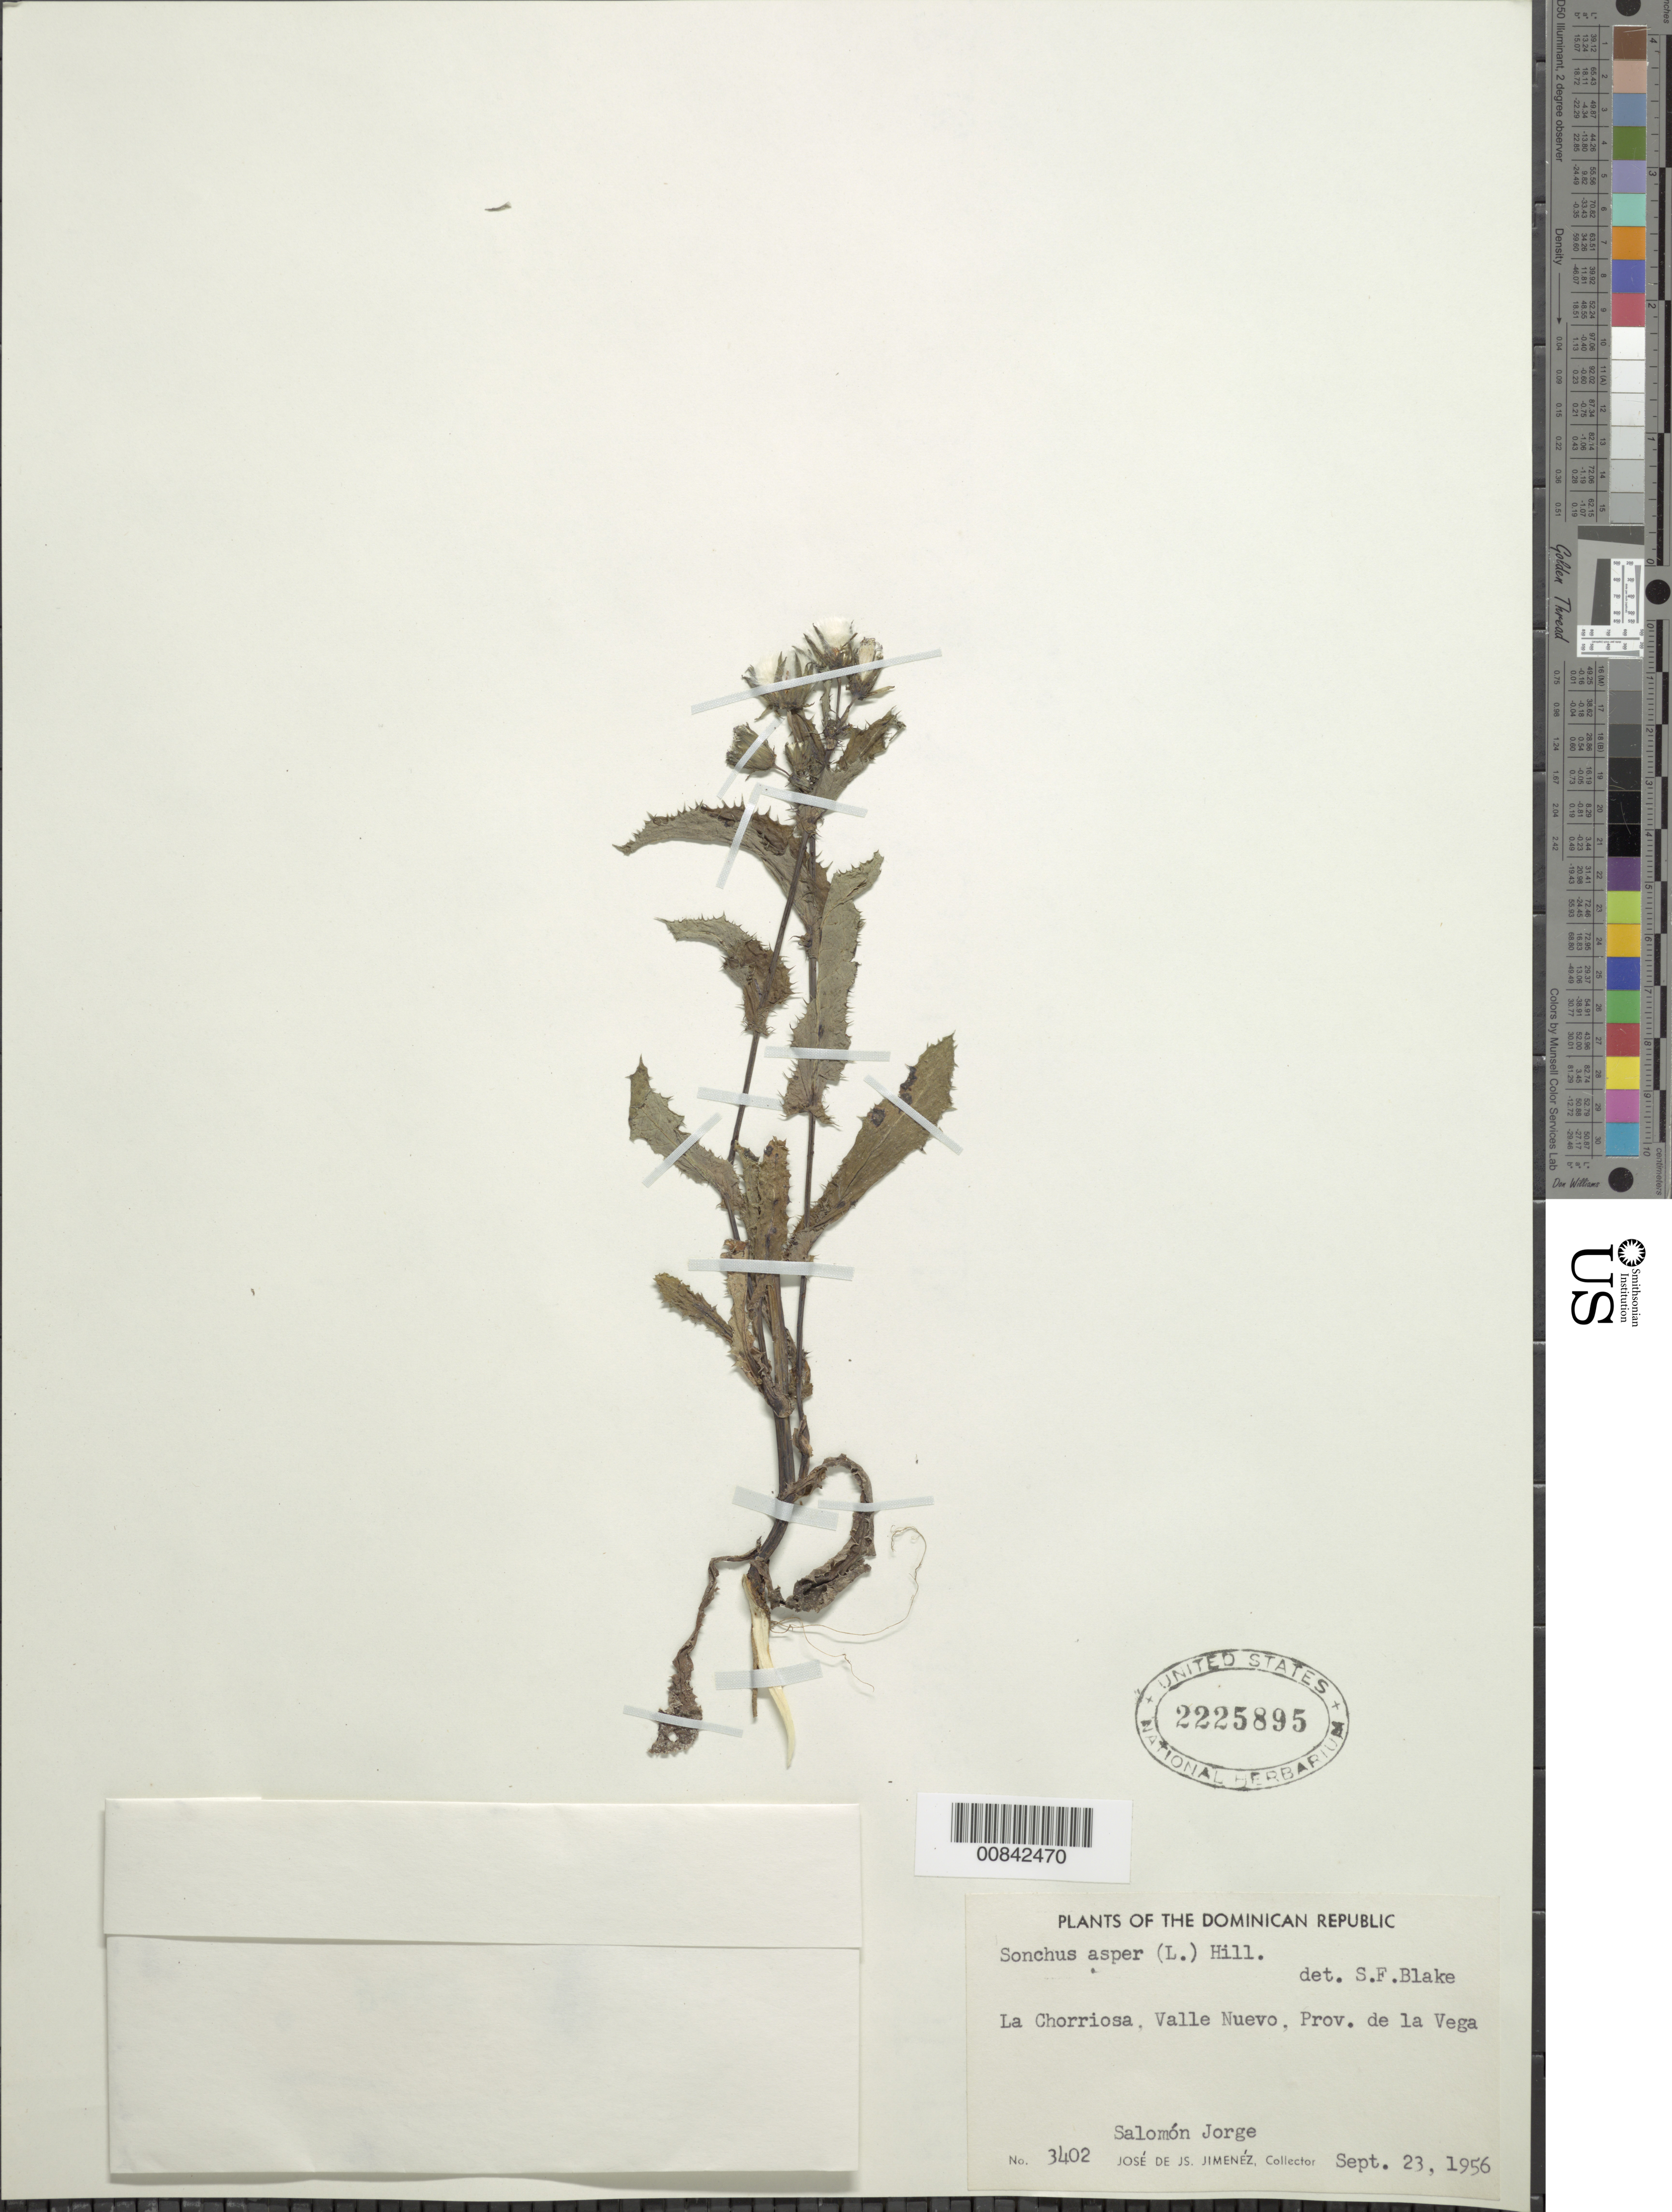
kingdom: Plantae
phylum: Tracheophyta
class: Magnoliopsida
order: Asterales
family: Asteraceae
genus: Sonchus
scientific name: Sonchus asper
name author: (L.) Hill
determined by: Blake, Sydney F.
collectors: J. J. Jiménez Almonte & J. Salomón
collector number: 3402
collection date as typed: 23 Sep 1956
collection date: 1956-09-23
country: Dominican Republic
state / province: La Vega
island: Hispaniola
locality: La Chorriosa, Valle Nuevo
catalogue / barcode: US 2225895